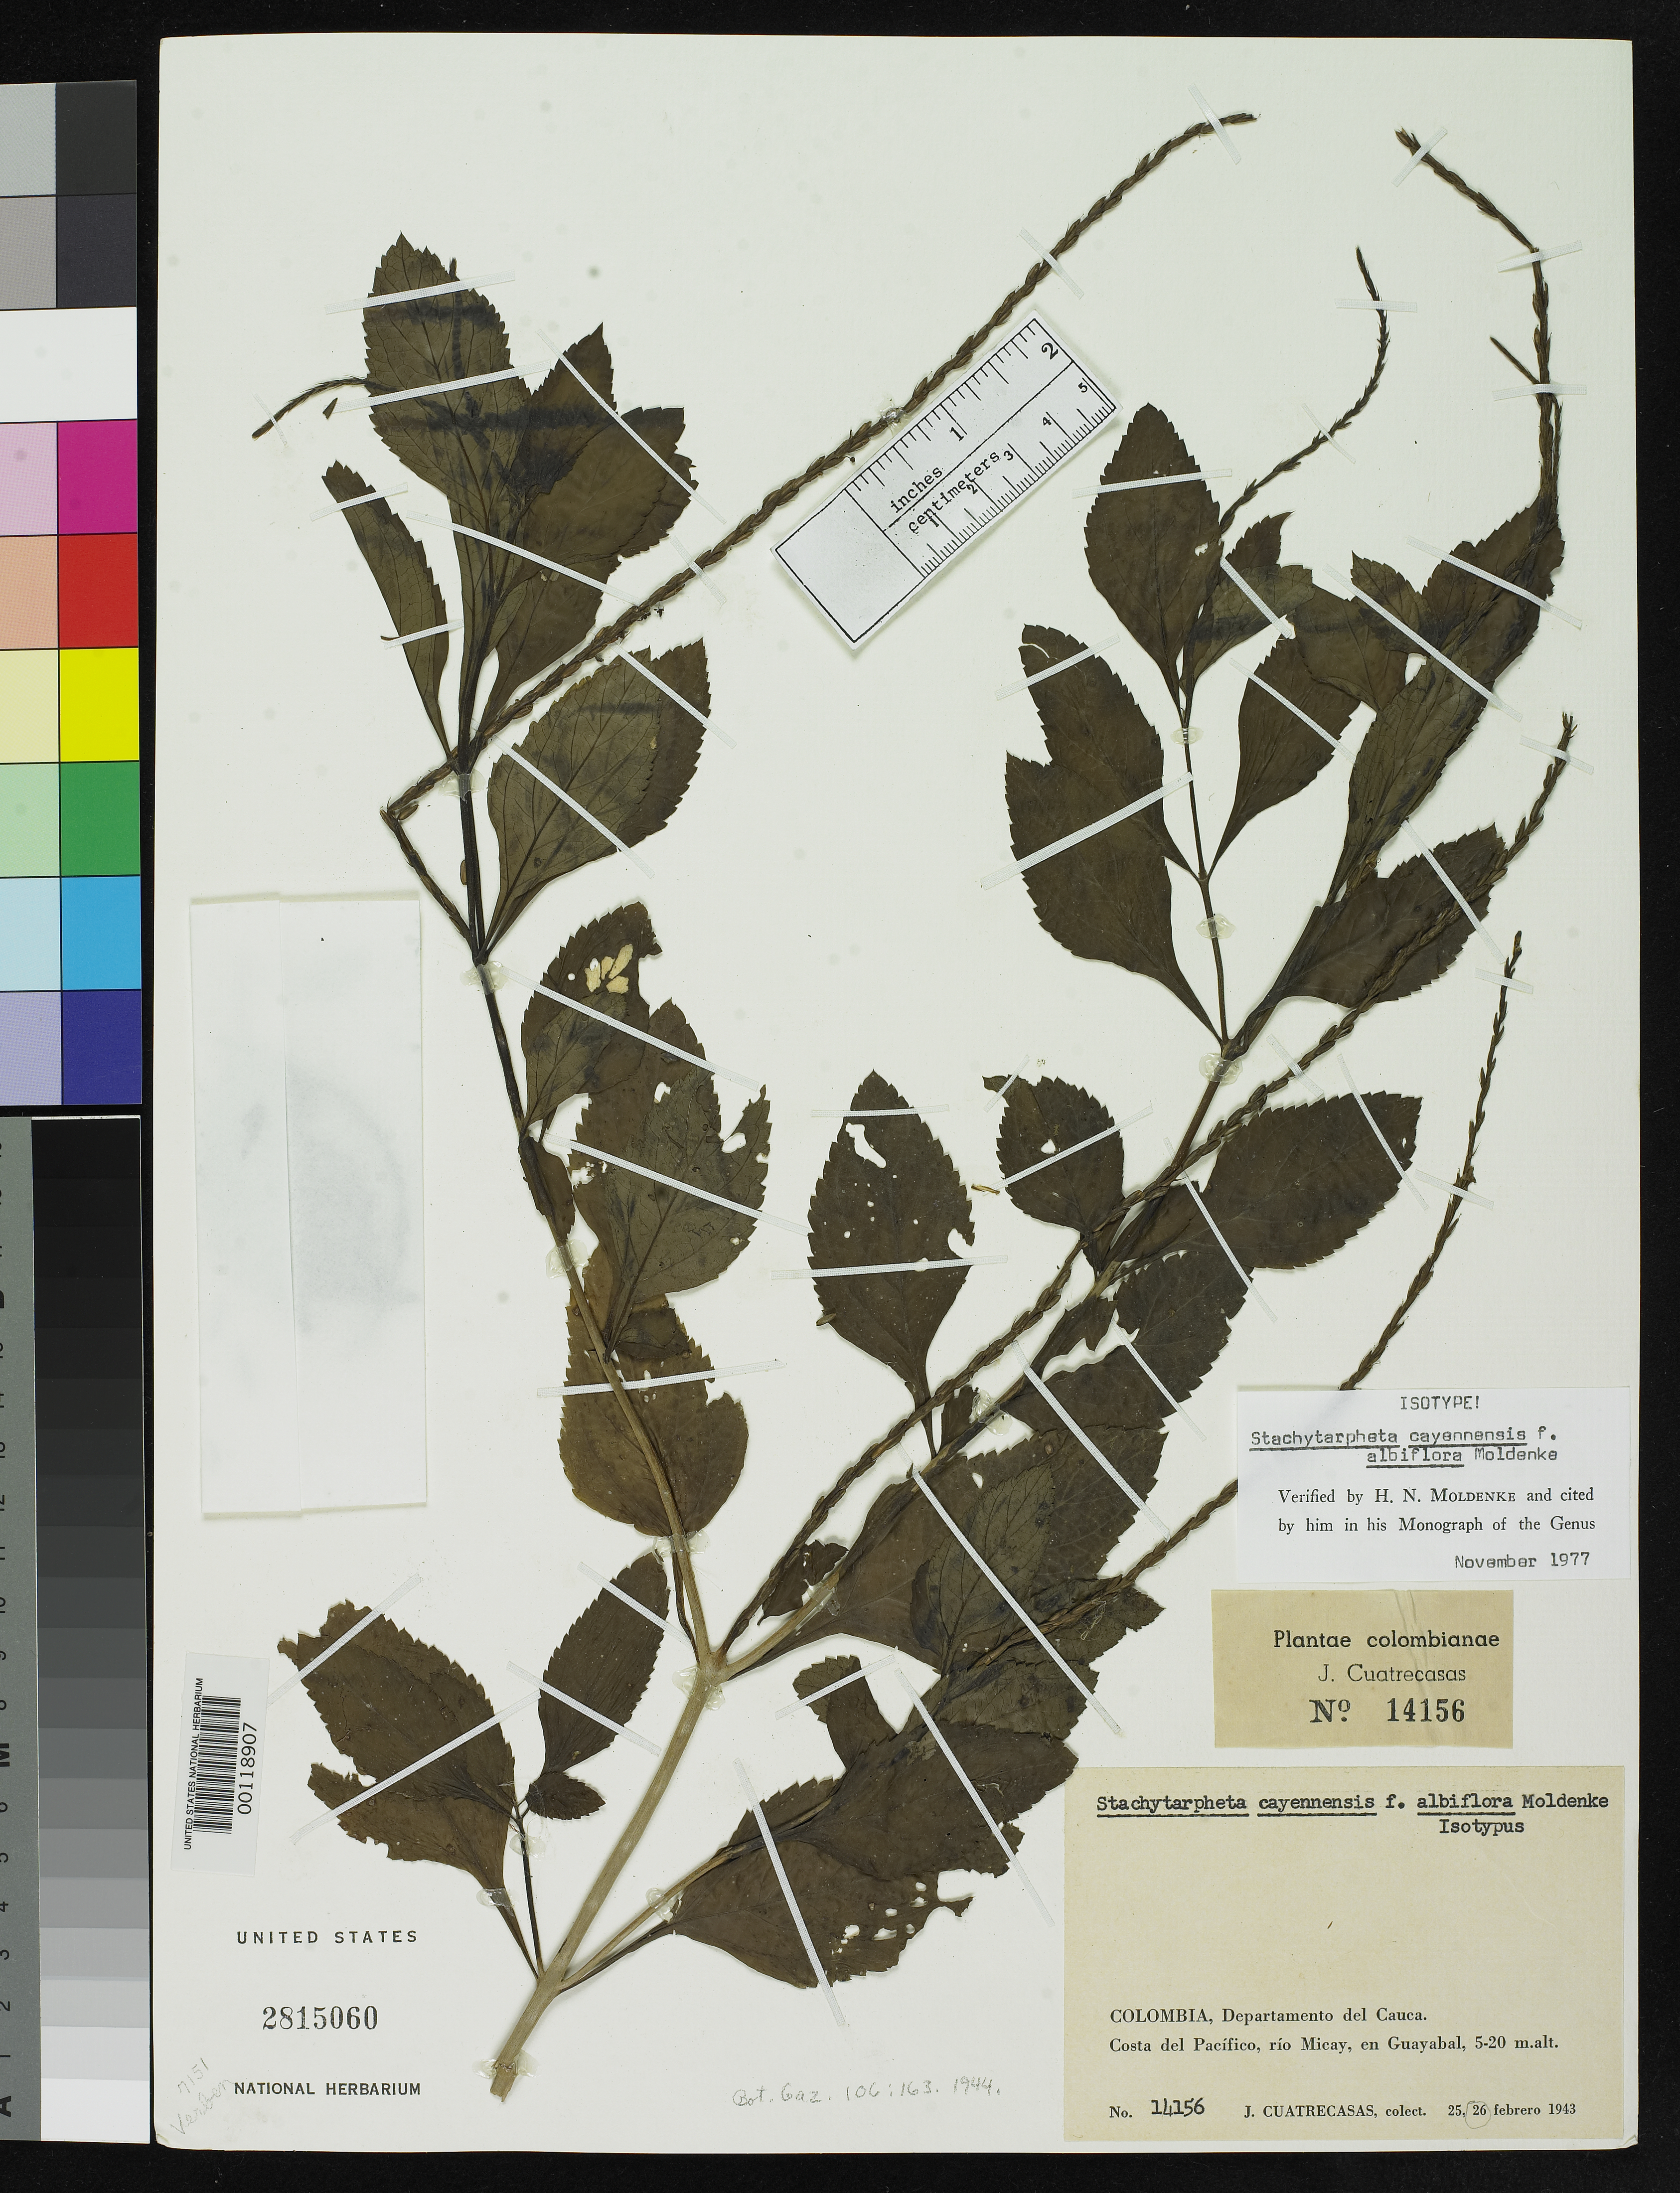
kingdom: Plantae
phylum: Tracheophyta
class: Magnoliopsida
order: Lamiales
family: Verbenaceae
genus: Stachytarpheta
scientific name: Stachytarpheta cayennensis f. albiflora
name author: Moldenke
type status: Isotype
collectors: J. Cuatrecasas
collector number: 14156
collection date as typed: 26 Feb 1943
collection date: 1943-02-26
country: Colombia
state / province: Cauca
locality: Pacific Coast, Rio Micay, Guayabal.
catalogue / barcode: US 2815060